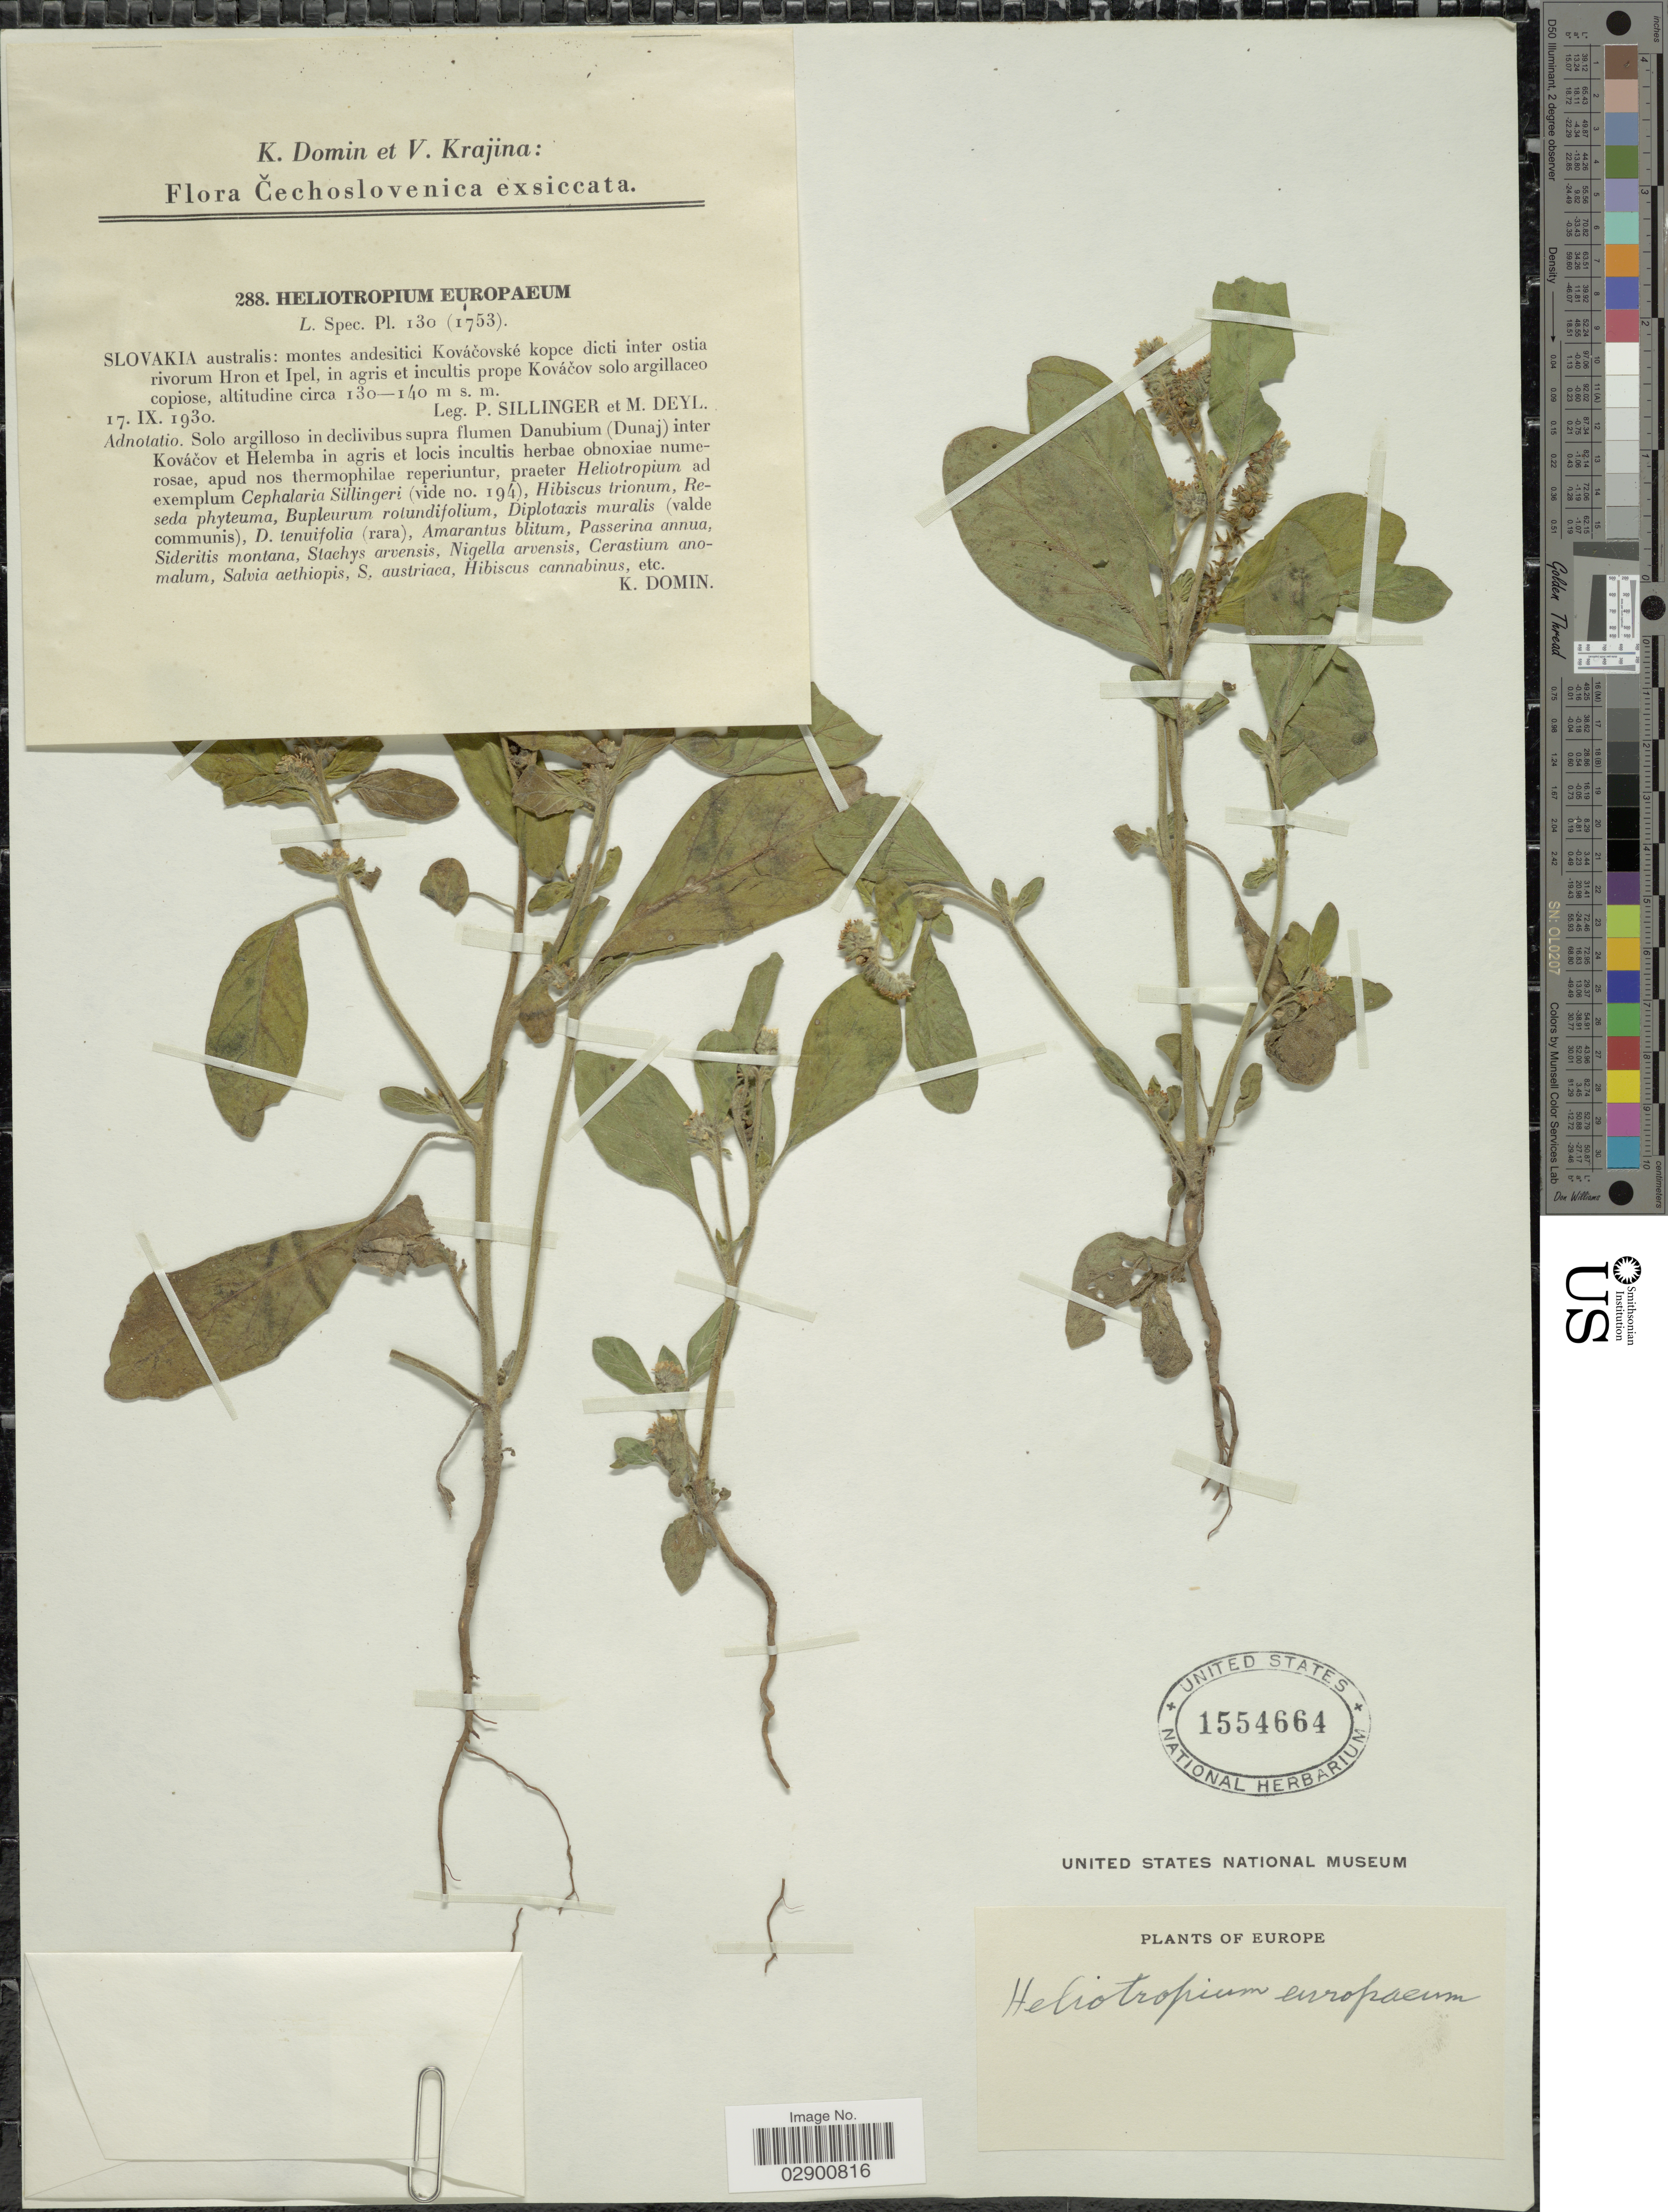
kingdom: Plantae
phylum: Tracheophyta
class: Magnoliopsida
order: Boraginales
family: Heliotropiaceae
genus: Heliotropium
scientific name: Heliotropium europaeum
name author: L.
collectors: P. Sillinger & M. Deyl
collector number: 288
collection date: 1930-09-17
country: Slovakia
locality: Slovakia australis: montes andesitici Kovácovské kopce dicti inter ostia rivorum Hron et Ipel, in agris et incultis prope Kovácov solo argillaceo copiose.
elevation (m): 130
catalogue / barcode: US 1554664